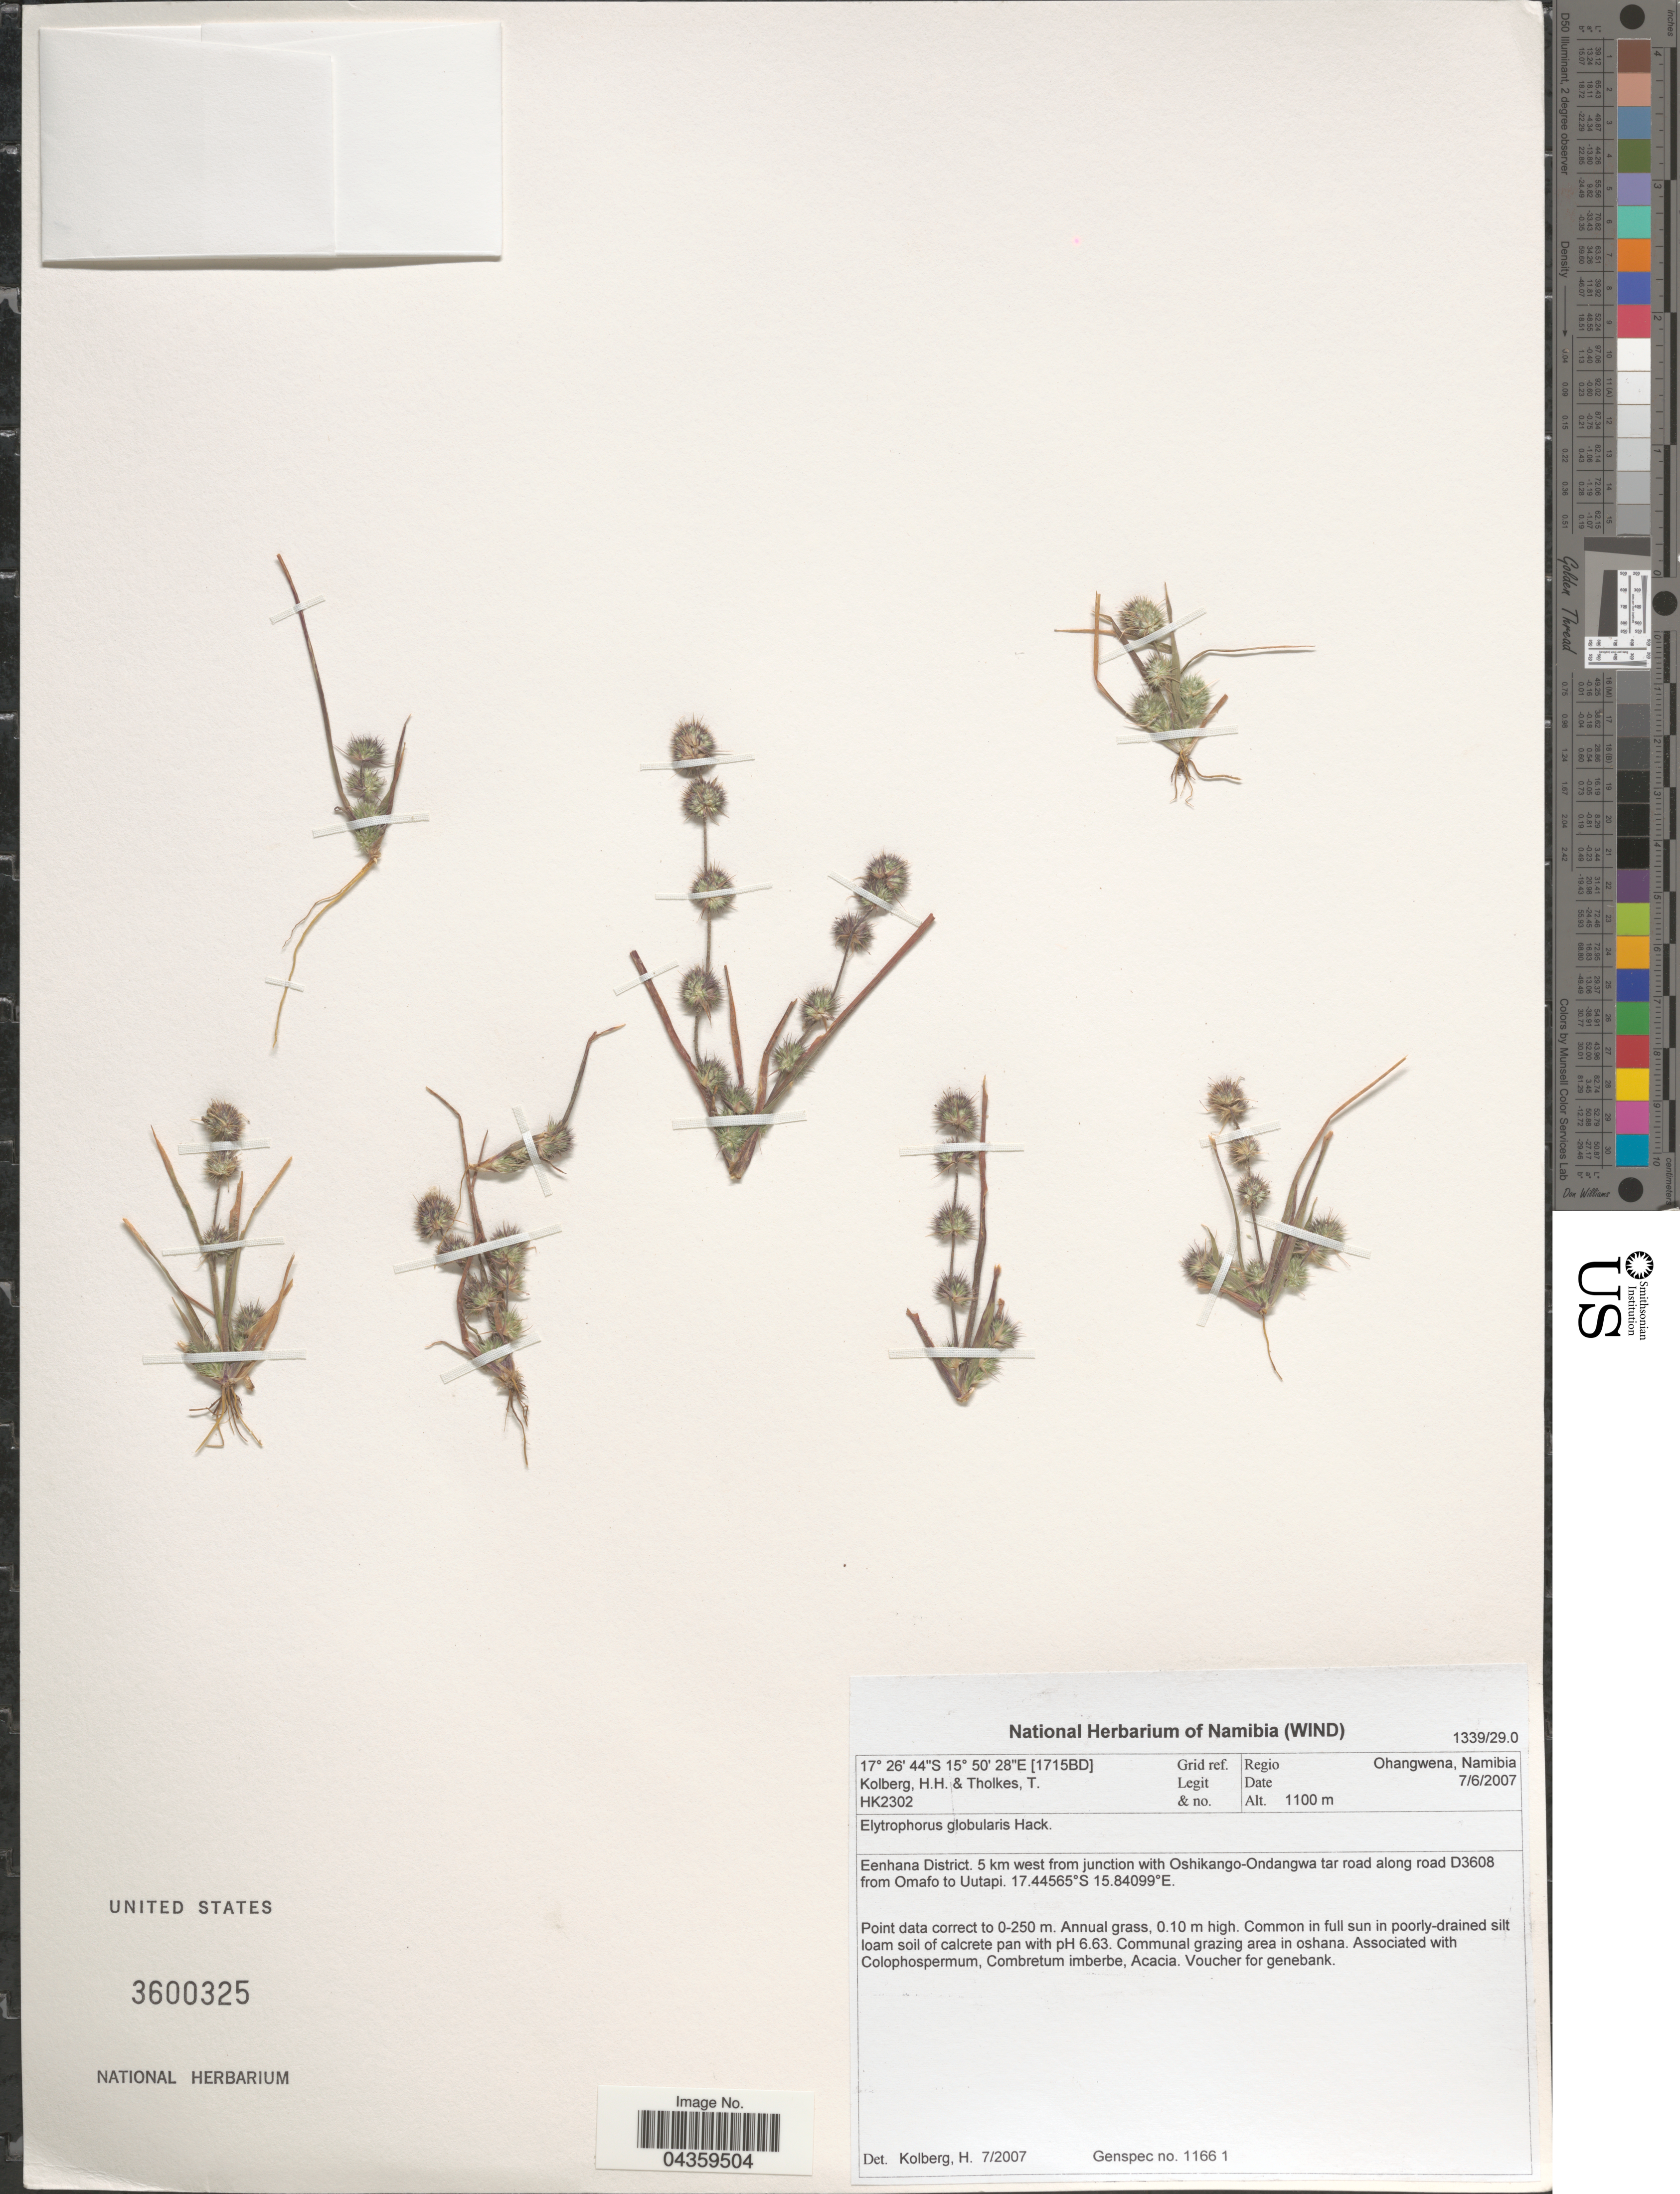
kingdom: Plantae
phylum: Tracheophyta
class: Liliopsida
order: Poales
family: Poaceae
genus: Elytrophorus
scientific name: Elytrophorus globularis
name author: Hack.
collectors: H. H. Kolberg & T. Tholkes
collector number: HK2302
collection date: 2007-06-07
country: Namibia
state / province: Ohangwena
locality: Grid ref. [1715BD]. Regio Ohangwena. Eenhana District. 5 km west from junction with Oshikango-Ondangwa tar road along road D3608 from Omafo to Uutapi.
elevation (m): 1100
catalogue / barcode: US 3600325